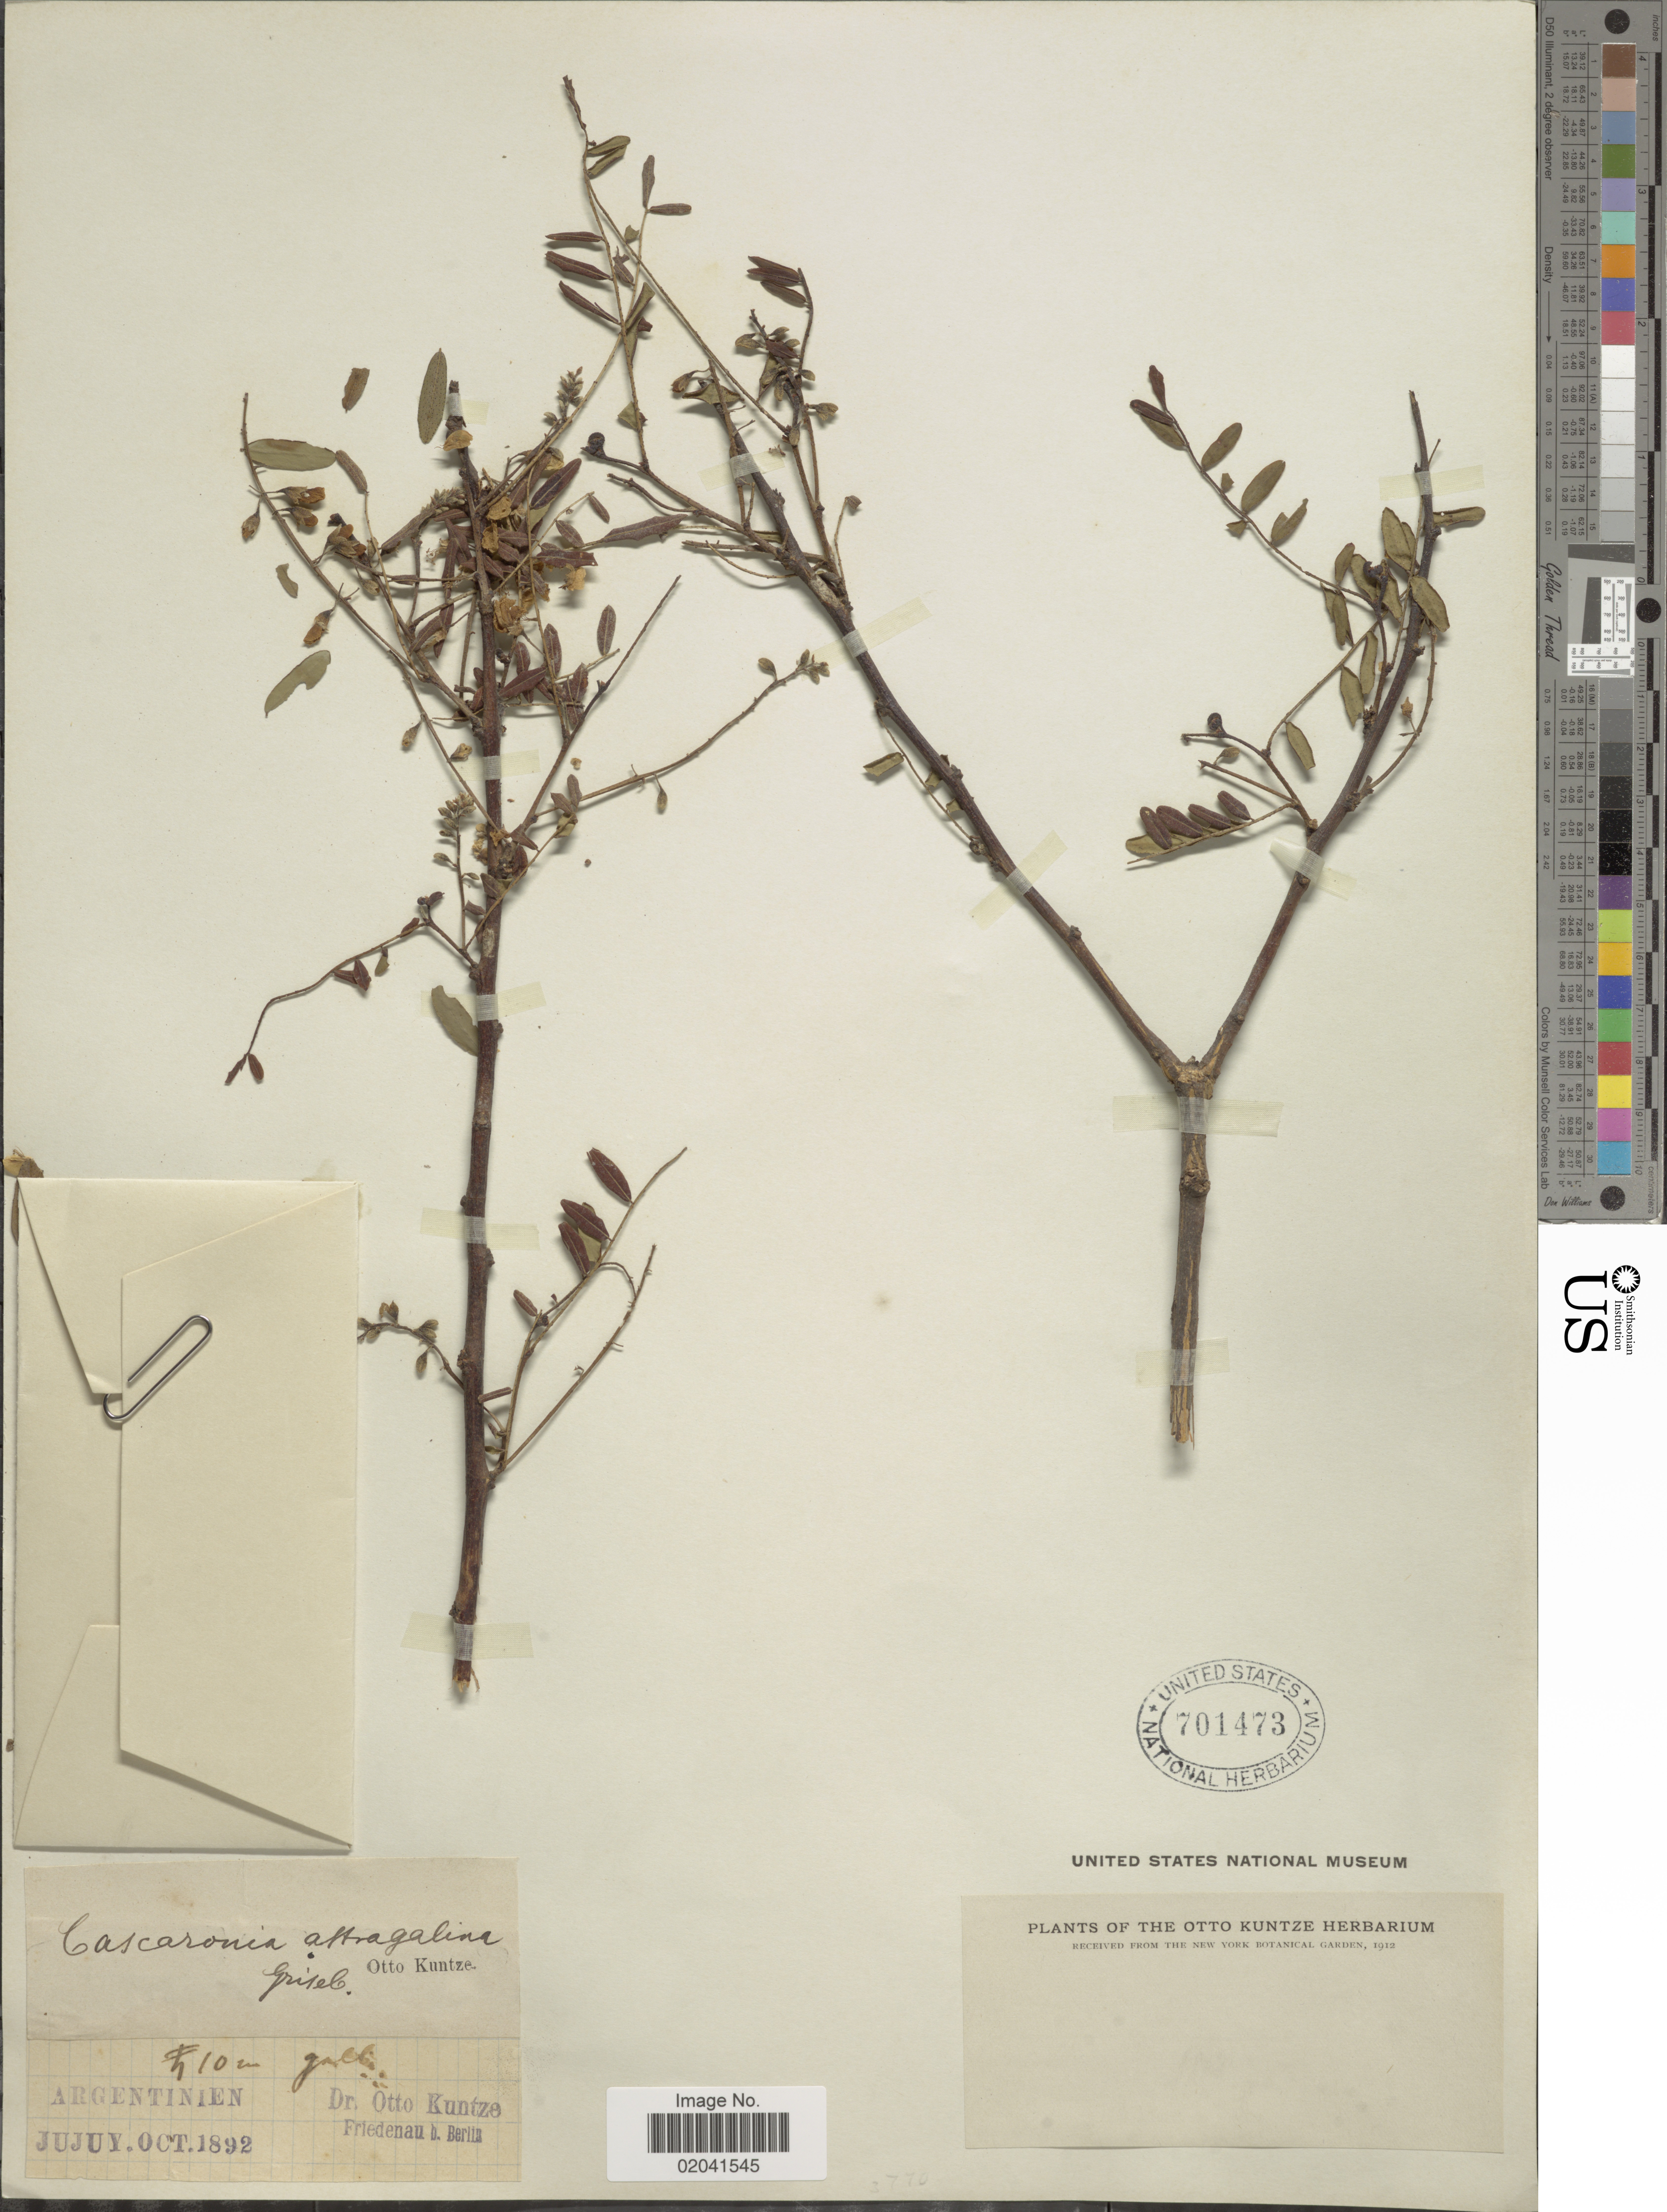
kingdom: Plantae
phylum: Tracheophyta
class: Magnoliopsida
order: Fabales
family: Fabaceae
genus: Cascaronia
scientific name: Cascaronia sp.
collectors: C.E.O. Kuntze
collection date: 1892-10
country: Argentina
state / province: Jujuy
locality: Argentien, Jujuy.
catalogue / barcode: US 701473